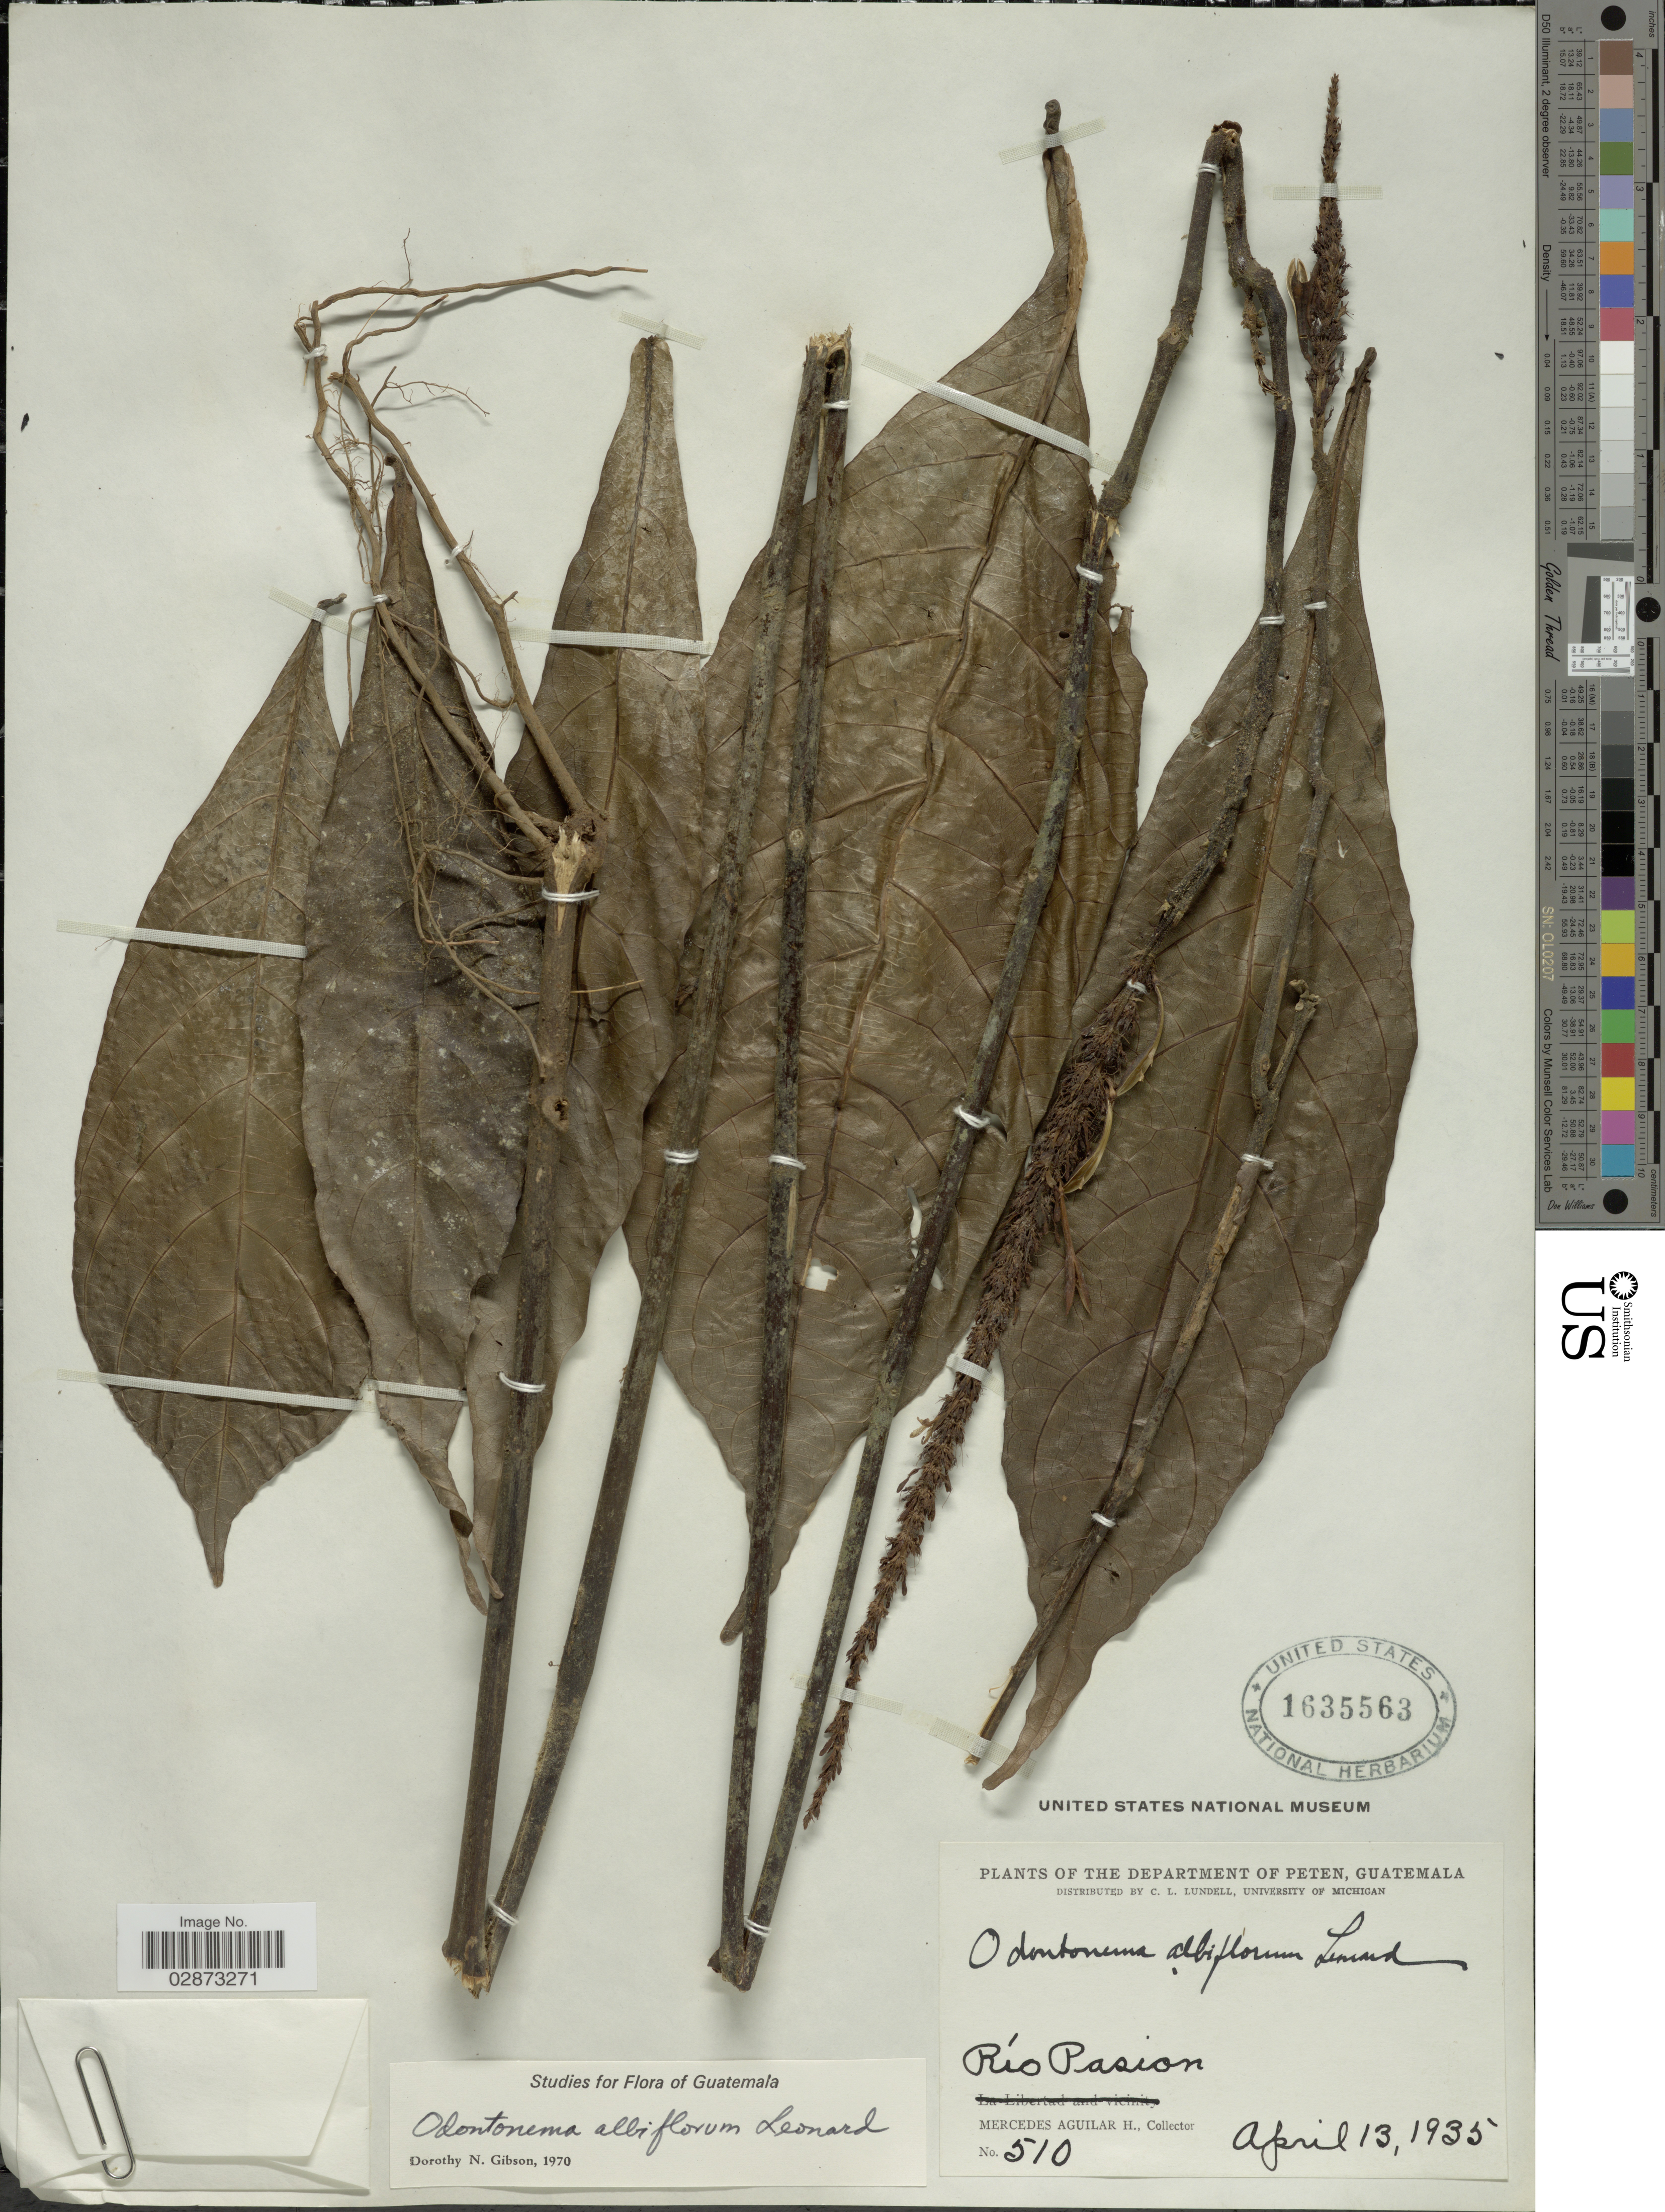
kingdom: Plantae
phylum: Tracheophyta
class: Magnoliopsida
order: Lamiales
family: Acanthaceae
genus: Odontonema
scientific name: Odontonema albiflorum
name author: Leonard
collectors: M. Aguilar H.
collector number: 510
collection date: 1935-04-13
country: Guatemala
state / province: El Petén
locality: Department of Peten. Río Pasion.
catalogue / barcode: US 1635563